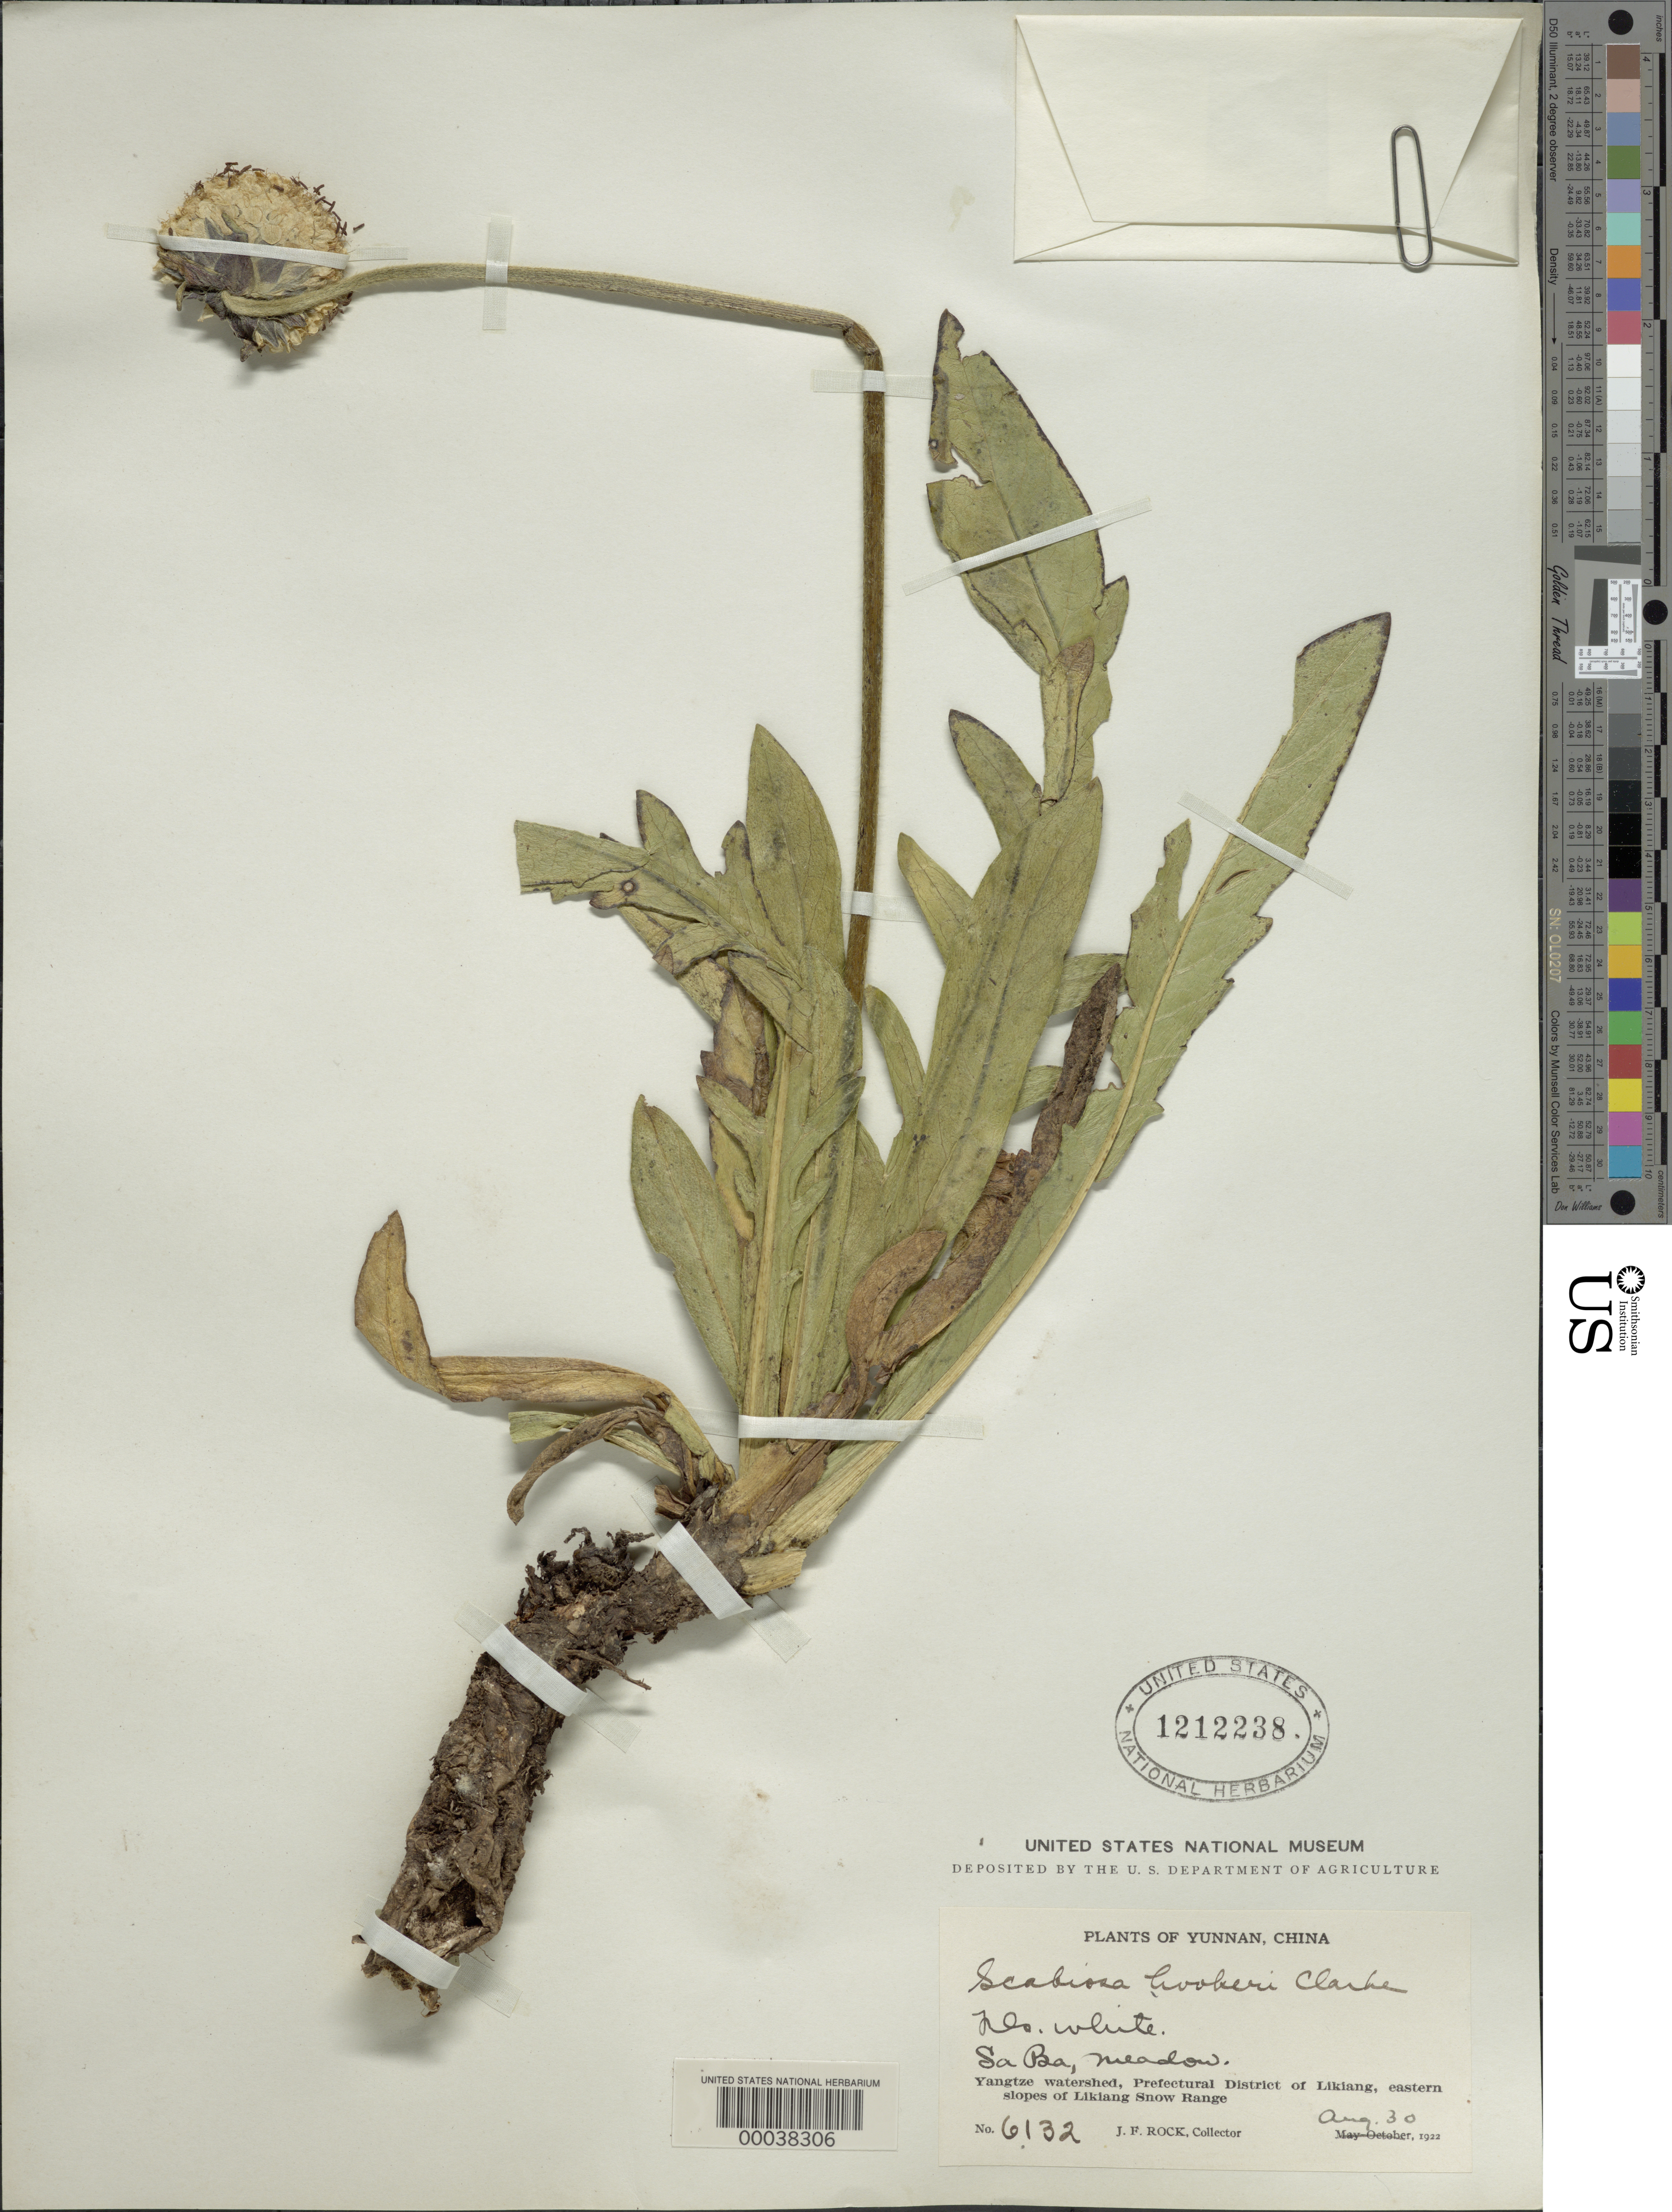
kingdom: Plantae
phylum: Tracheophyta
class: Magnoliopsida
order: Dipsacales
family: Caprifoliaceae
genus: Pterocephalus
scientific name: Pterocephalus hookeri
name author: C.B. Clarke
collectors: J. F. Rock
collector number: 6132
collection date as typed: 30 Aug 1922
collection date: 1922-08-30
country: China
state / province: Yunnan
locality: Yangtze watershed, Prefectural Dist. of Likiang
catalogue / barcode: US 1212238